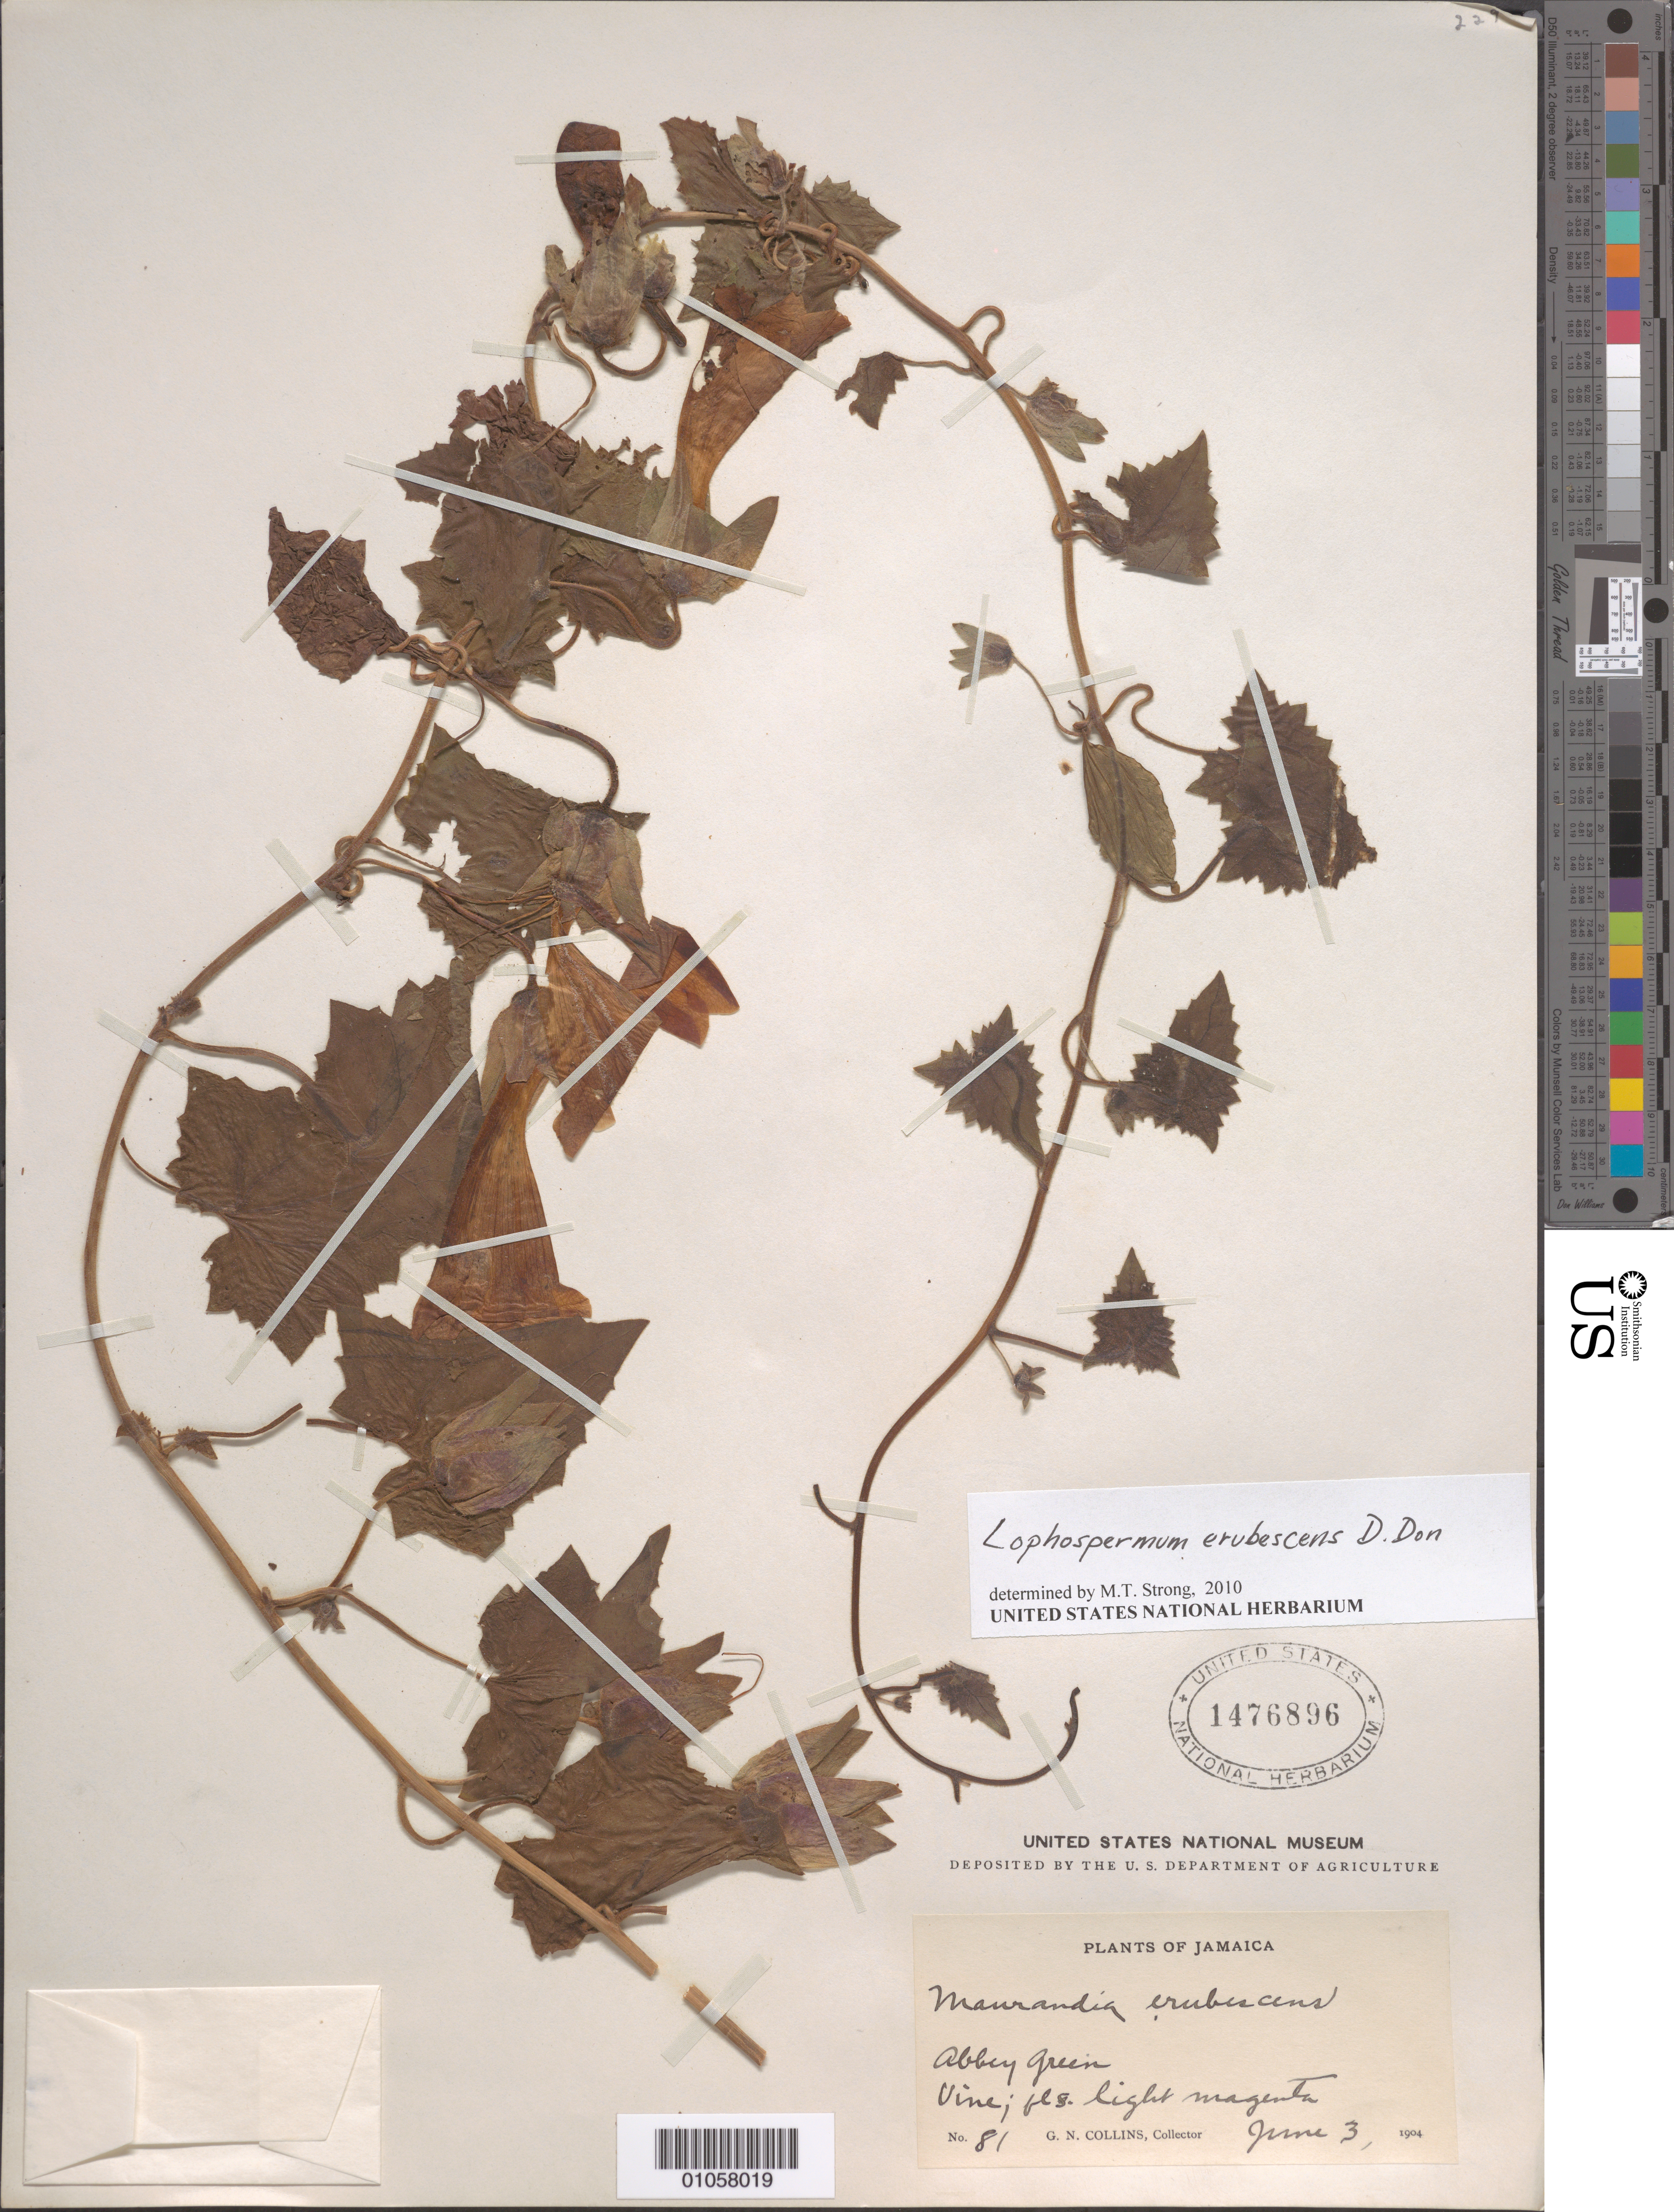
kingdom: Plantae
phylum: Tracheophyta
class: Magnoliopsida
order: Lamiales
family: Plantaginaceae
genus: Lophospermum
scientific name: Lophospermum erubescens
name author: D. Don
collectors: G. Collins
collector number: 81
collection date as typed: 03 Jun 1904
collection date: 1904-06-03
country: Jamaica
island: Jamaica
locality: Abby Green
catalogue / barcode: US 1476896